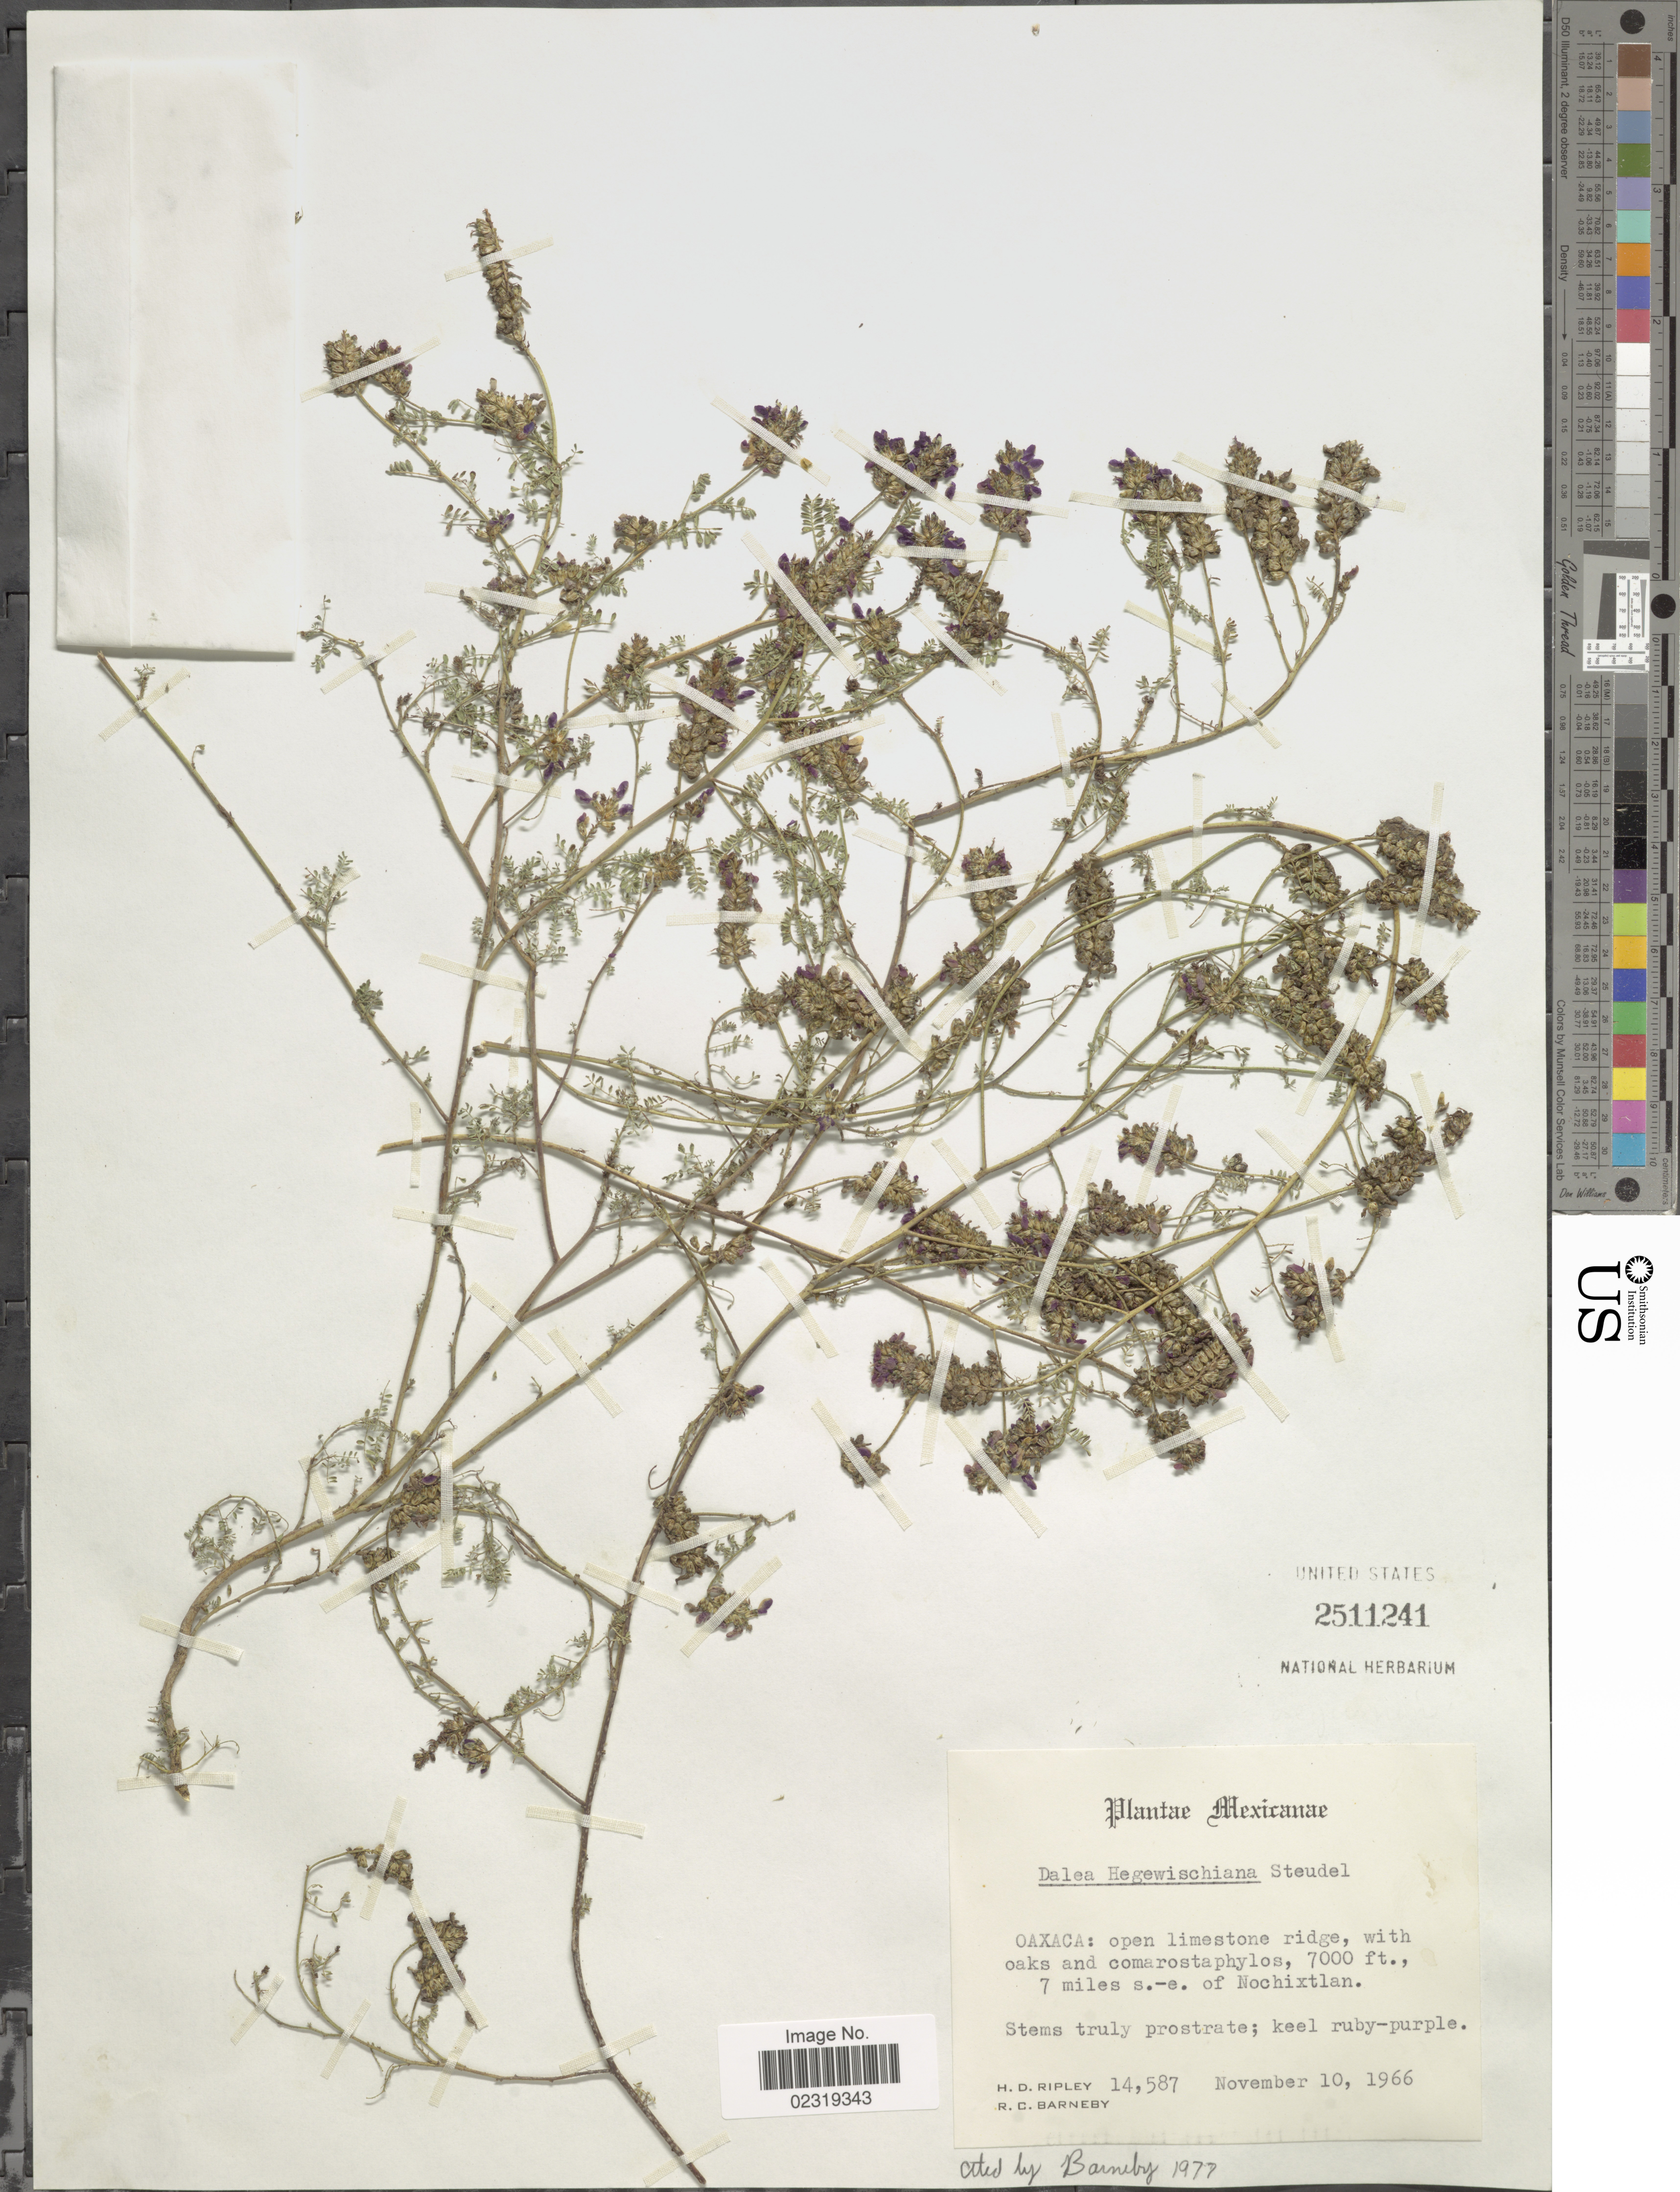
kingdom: Plantae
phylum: Tracheophyta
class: Magnoliopsida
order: Fabales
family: Fabaceae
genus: Dalea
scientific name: Dalea hegewischiana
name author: Steud.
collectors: H. Ripley & R. C. Barneby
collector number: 14587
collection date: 1966-11-10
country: Mexico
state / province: Oaxaca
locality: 7 miles s.-e. of Nochixtlan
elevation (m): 2134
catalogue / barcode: US 2511241